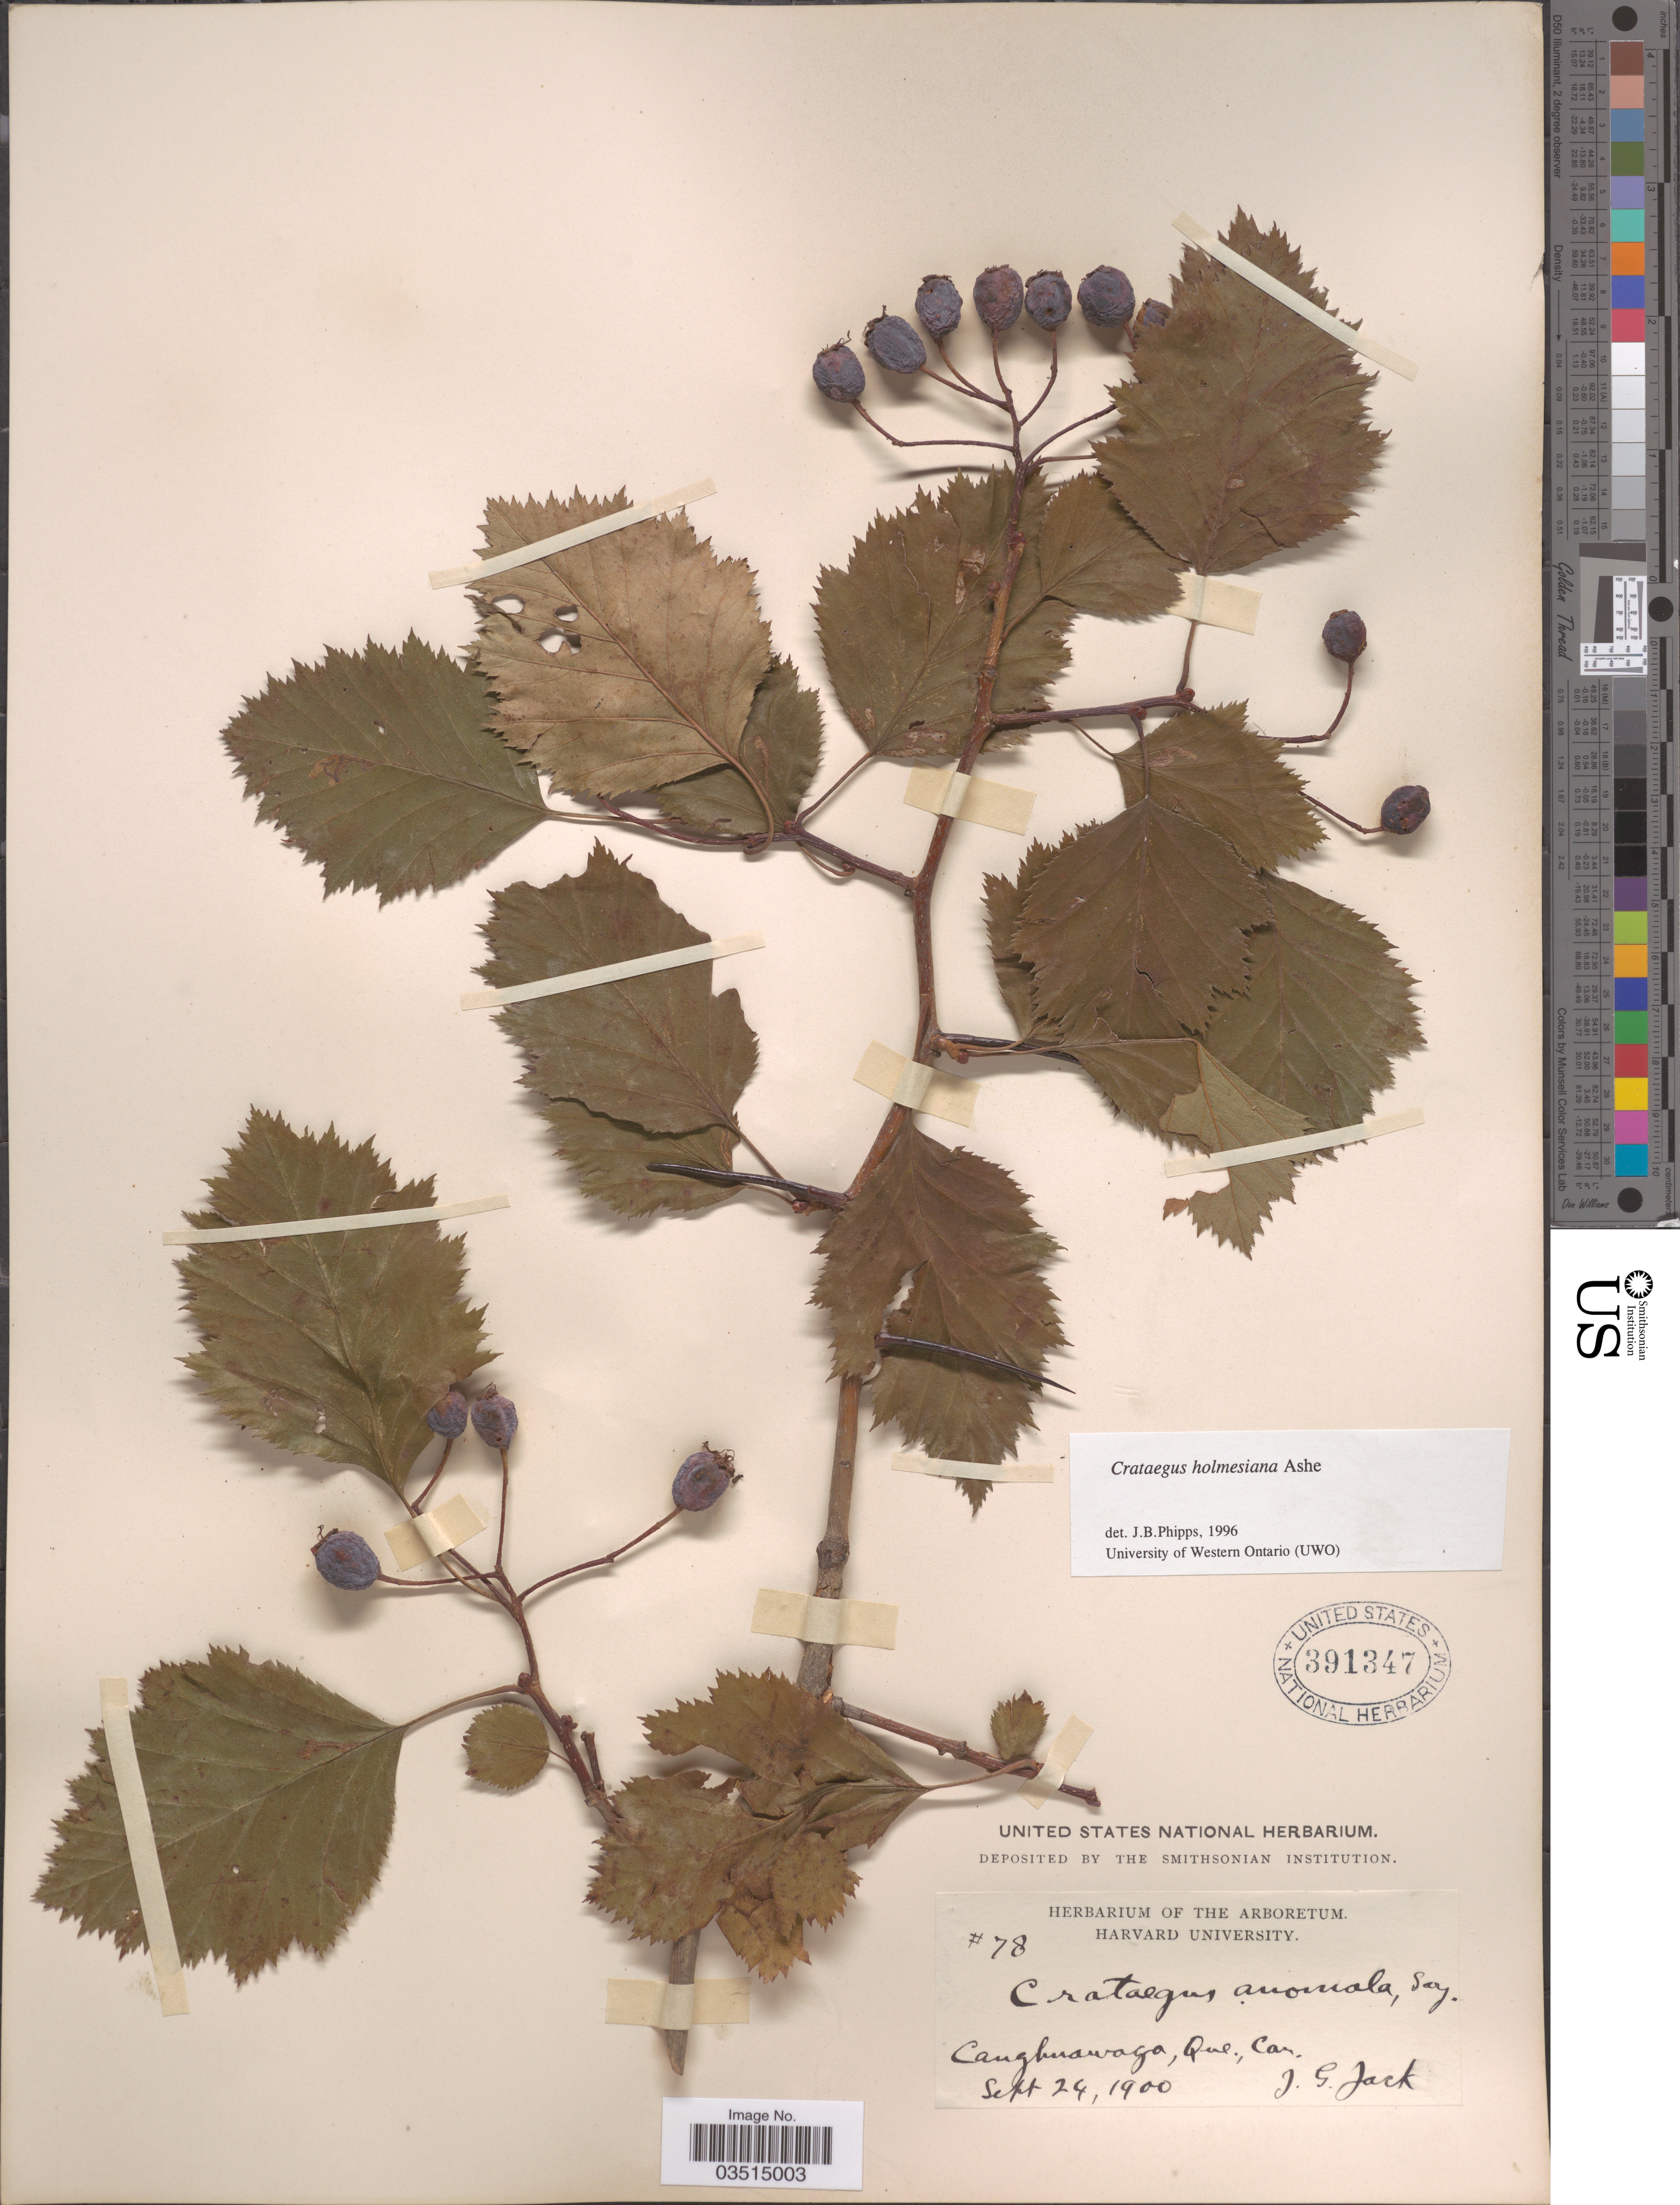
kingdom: Plantae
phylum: Tracheophyta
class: Magnoliopsida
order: Rosales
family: Rosaceae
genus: Crataegus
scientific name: Crataegus holmesiana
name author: Ashe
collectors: J. G. Jack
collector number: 78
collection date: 1900-09-24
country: Canada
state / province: Quebec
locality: Caughnawaga.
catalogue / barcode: US 391347